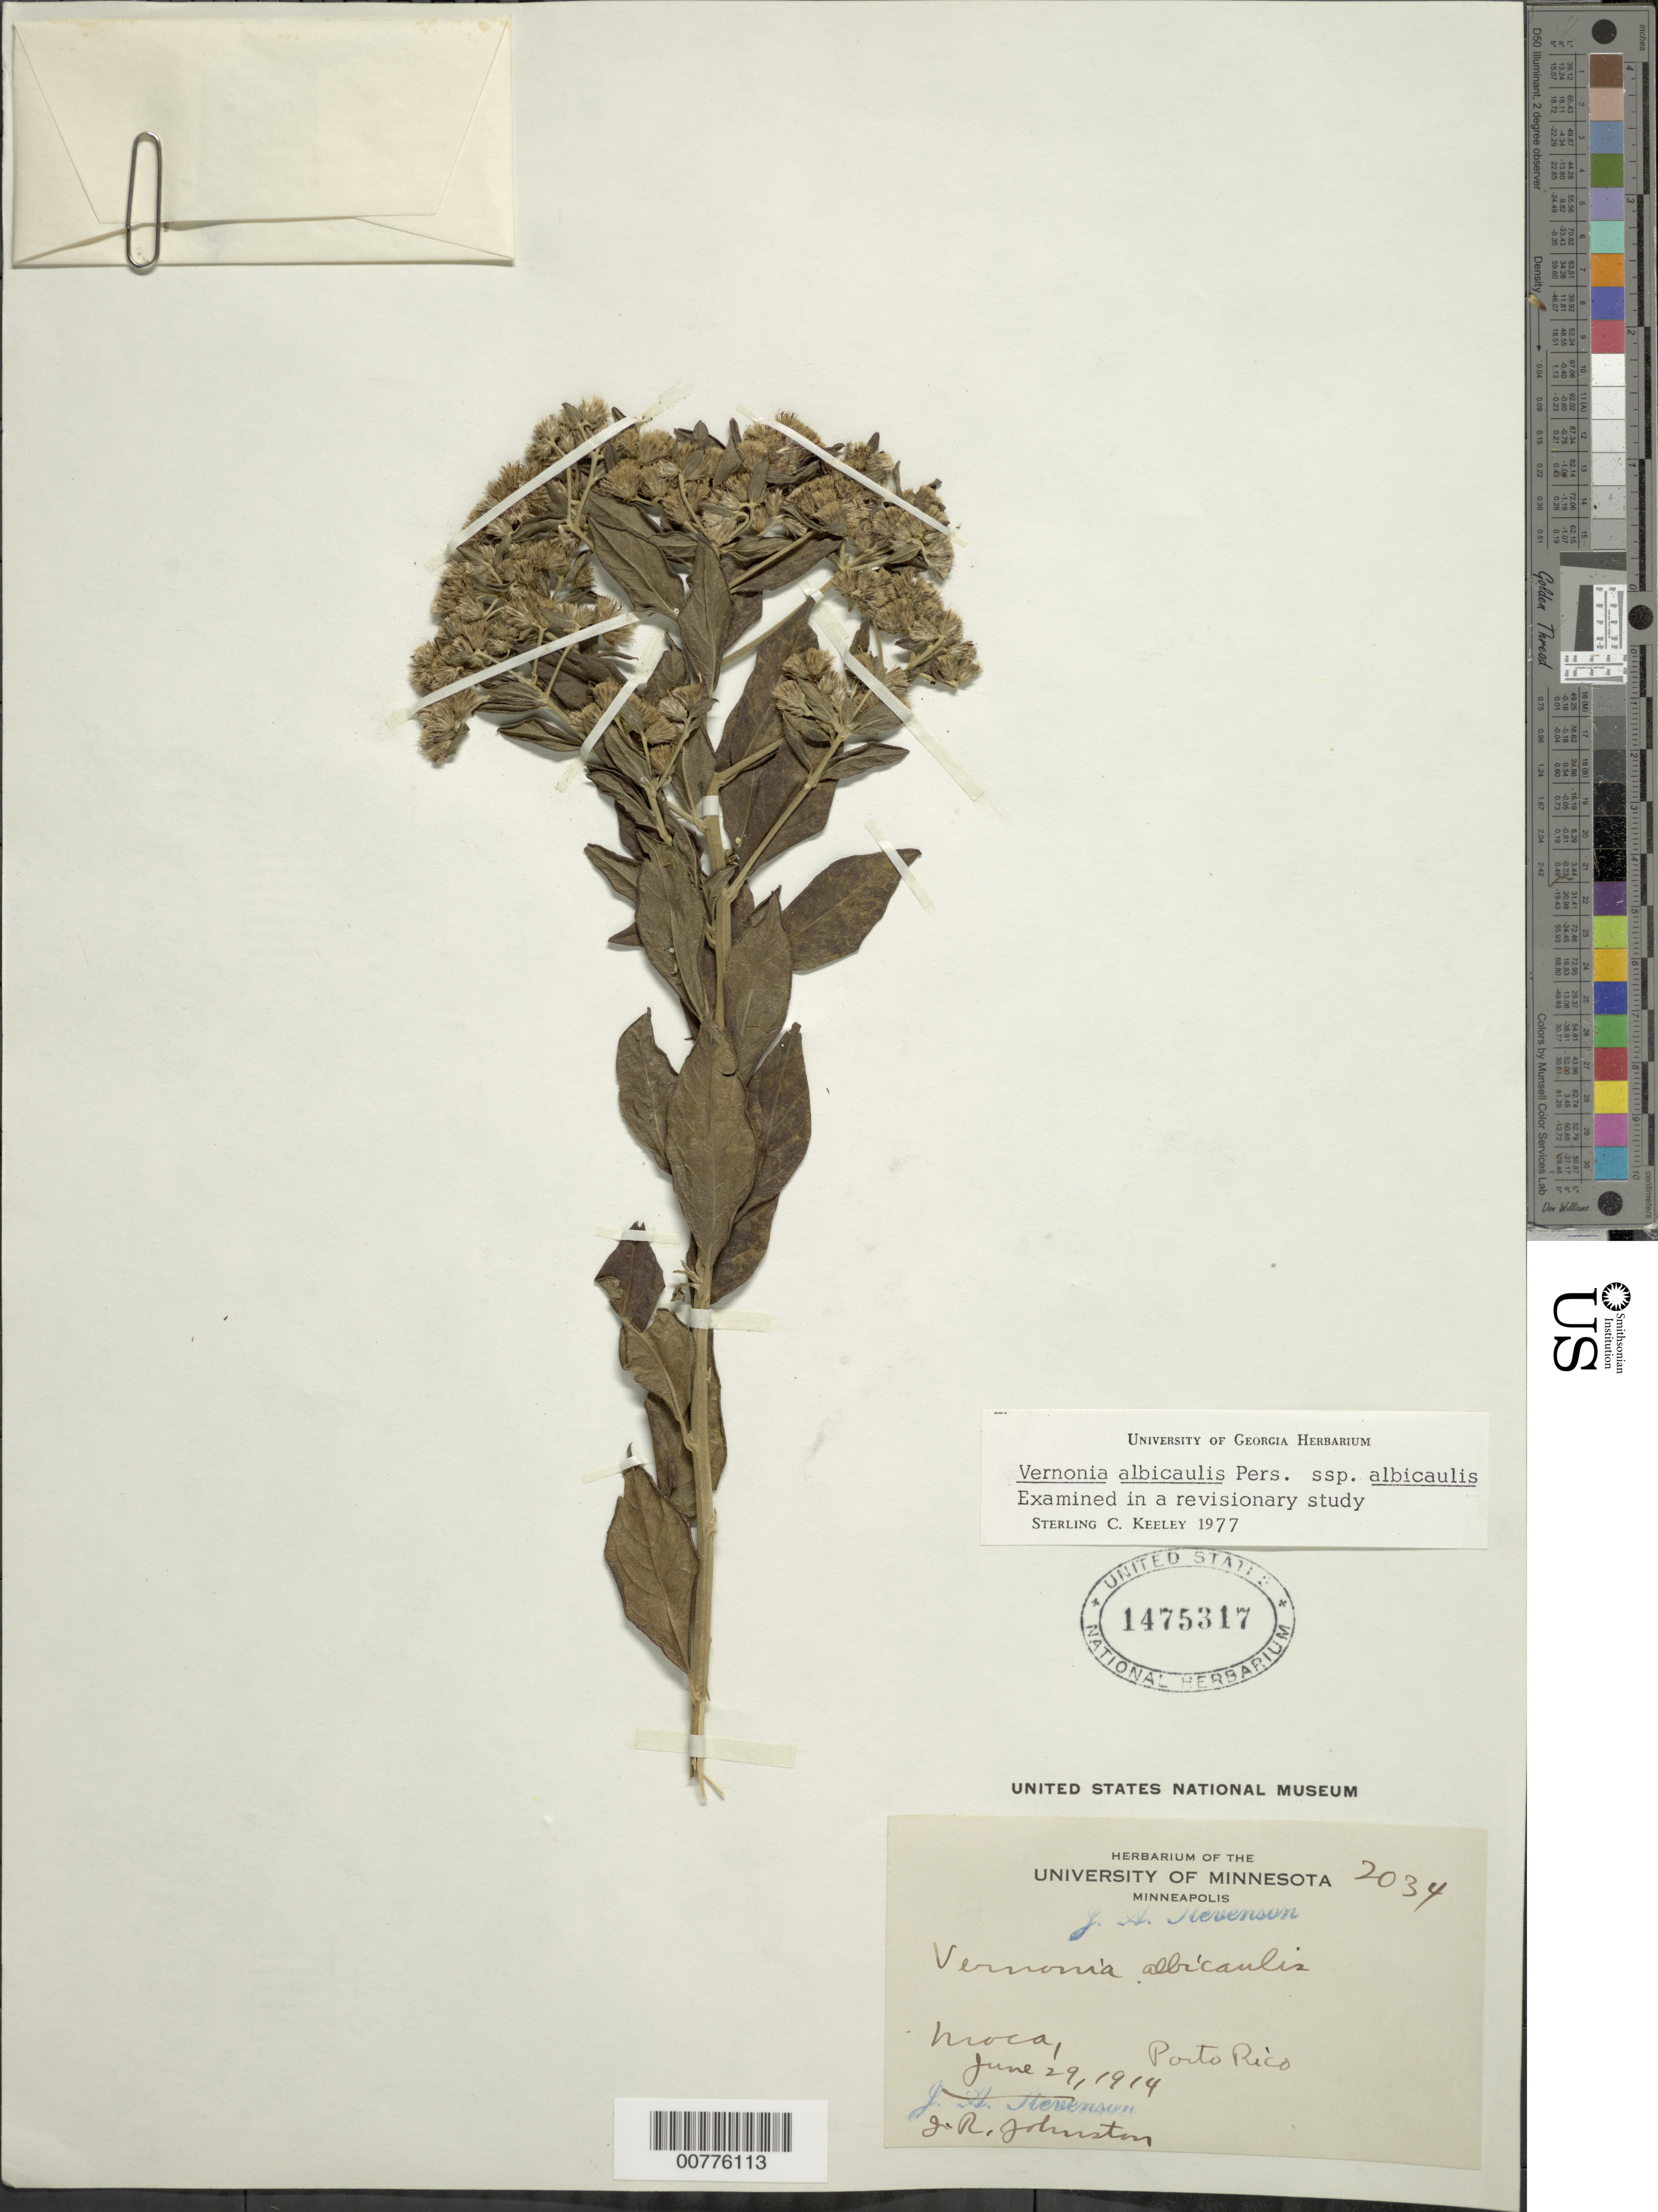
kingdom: Plantae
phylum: Tracheophyta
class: Magnoliopsida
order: Asterales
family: Asteraceae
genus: Lepidaploa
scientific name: Lepidaploa glabra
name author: (Willd.) H. Rob.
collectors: J. Stevenson & J. Johnston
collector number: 2034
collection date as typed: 29 Jun 1914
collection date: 1914-06-29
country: Puerto Rico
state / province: Moca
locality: Moca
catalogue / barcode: US 1475317